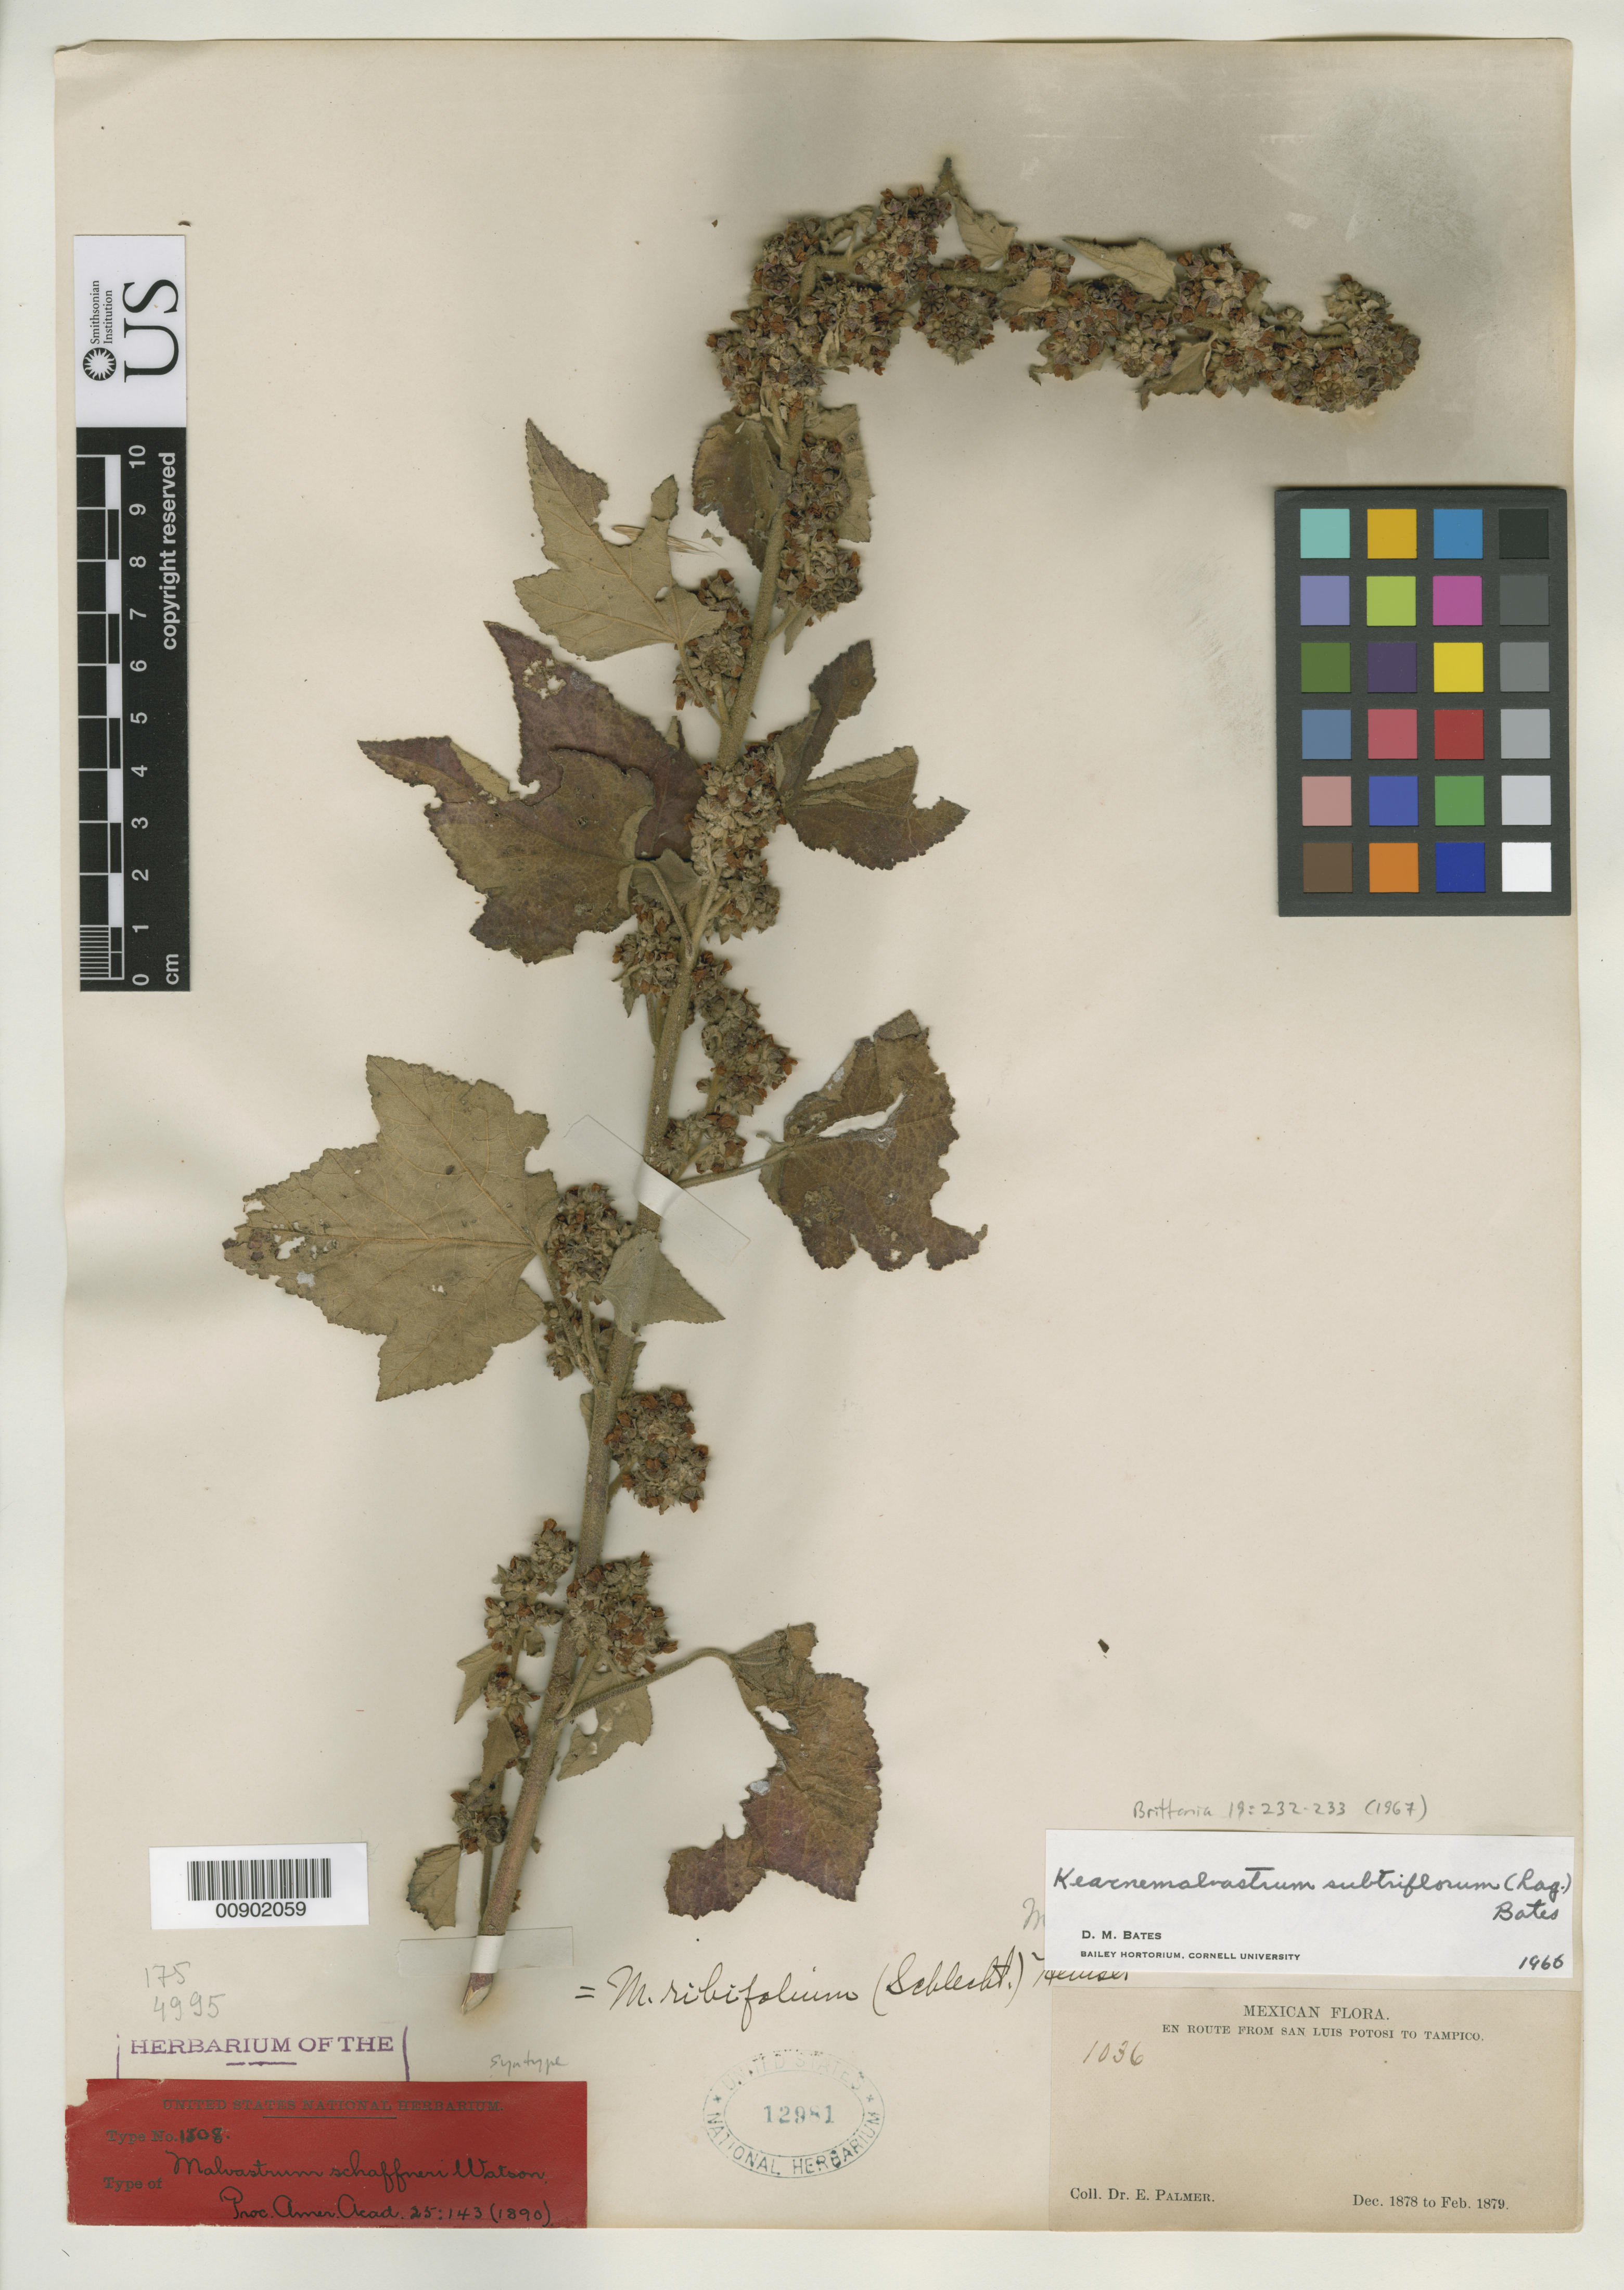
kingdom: Plantae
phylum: Tracheophyta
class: Magnoliopsida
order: Malvales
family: Malvaceae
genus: Malvastrum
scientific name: Malvastrum schaffneri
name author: S. Watson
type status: Syntype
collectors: E. Palmer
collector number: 1036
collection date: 1878-12/1879-02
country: Mexico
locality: En route from San Luis Potosi to Tampico.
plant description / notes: Lectotype collection is Pringle 2849, designated by D.M. Bates, Brittonia 19: 232 (1967).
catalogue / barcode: US 12981